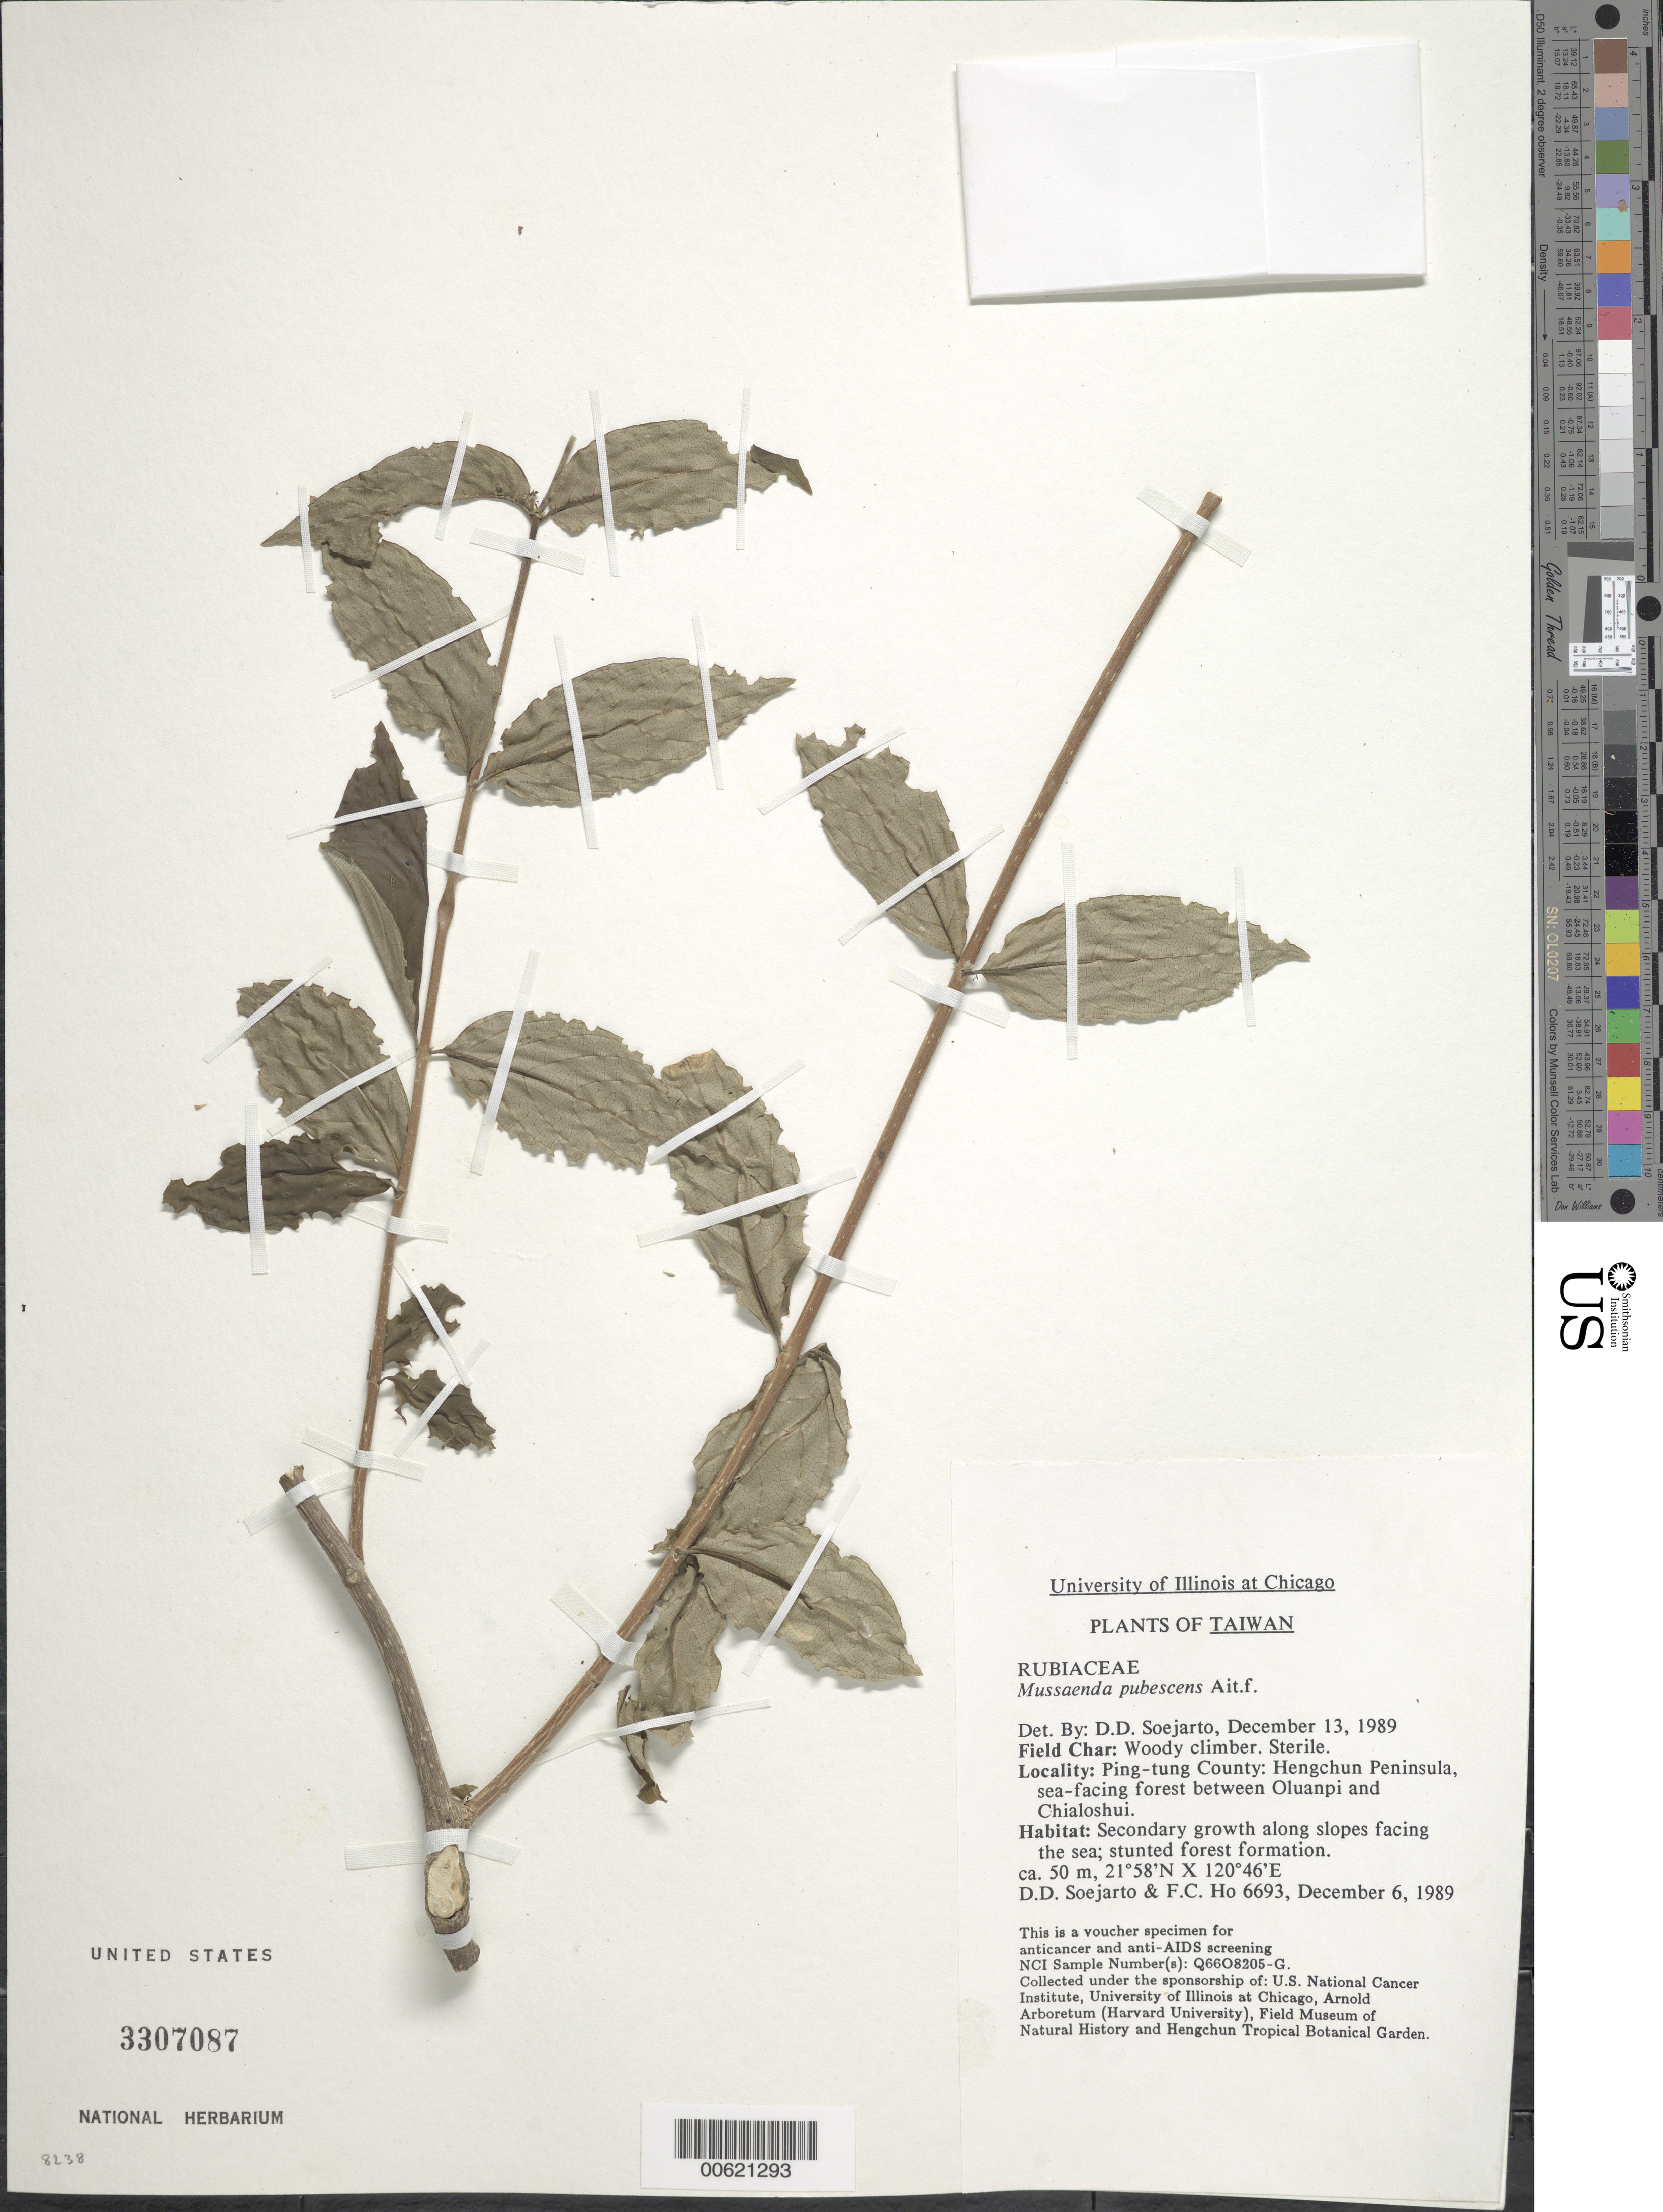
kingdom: Plantae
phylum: Tracheophyta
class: Magnoliopsida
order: Gentianales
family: Rubiaceae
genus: Mussaenda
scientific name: Mussaenda pubescens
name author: W.T. Aiton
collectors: F. Ho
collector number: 6693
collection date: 1989-12-06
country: Taiwan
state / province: Pingtung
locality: Ping-tung County: Hengchun Peninsula, sea-facing forest between Oluanpi and Chialoshui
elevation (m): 50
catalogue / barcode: US 3307087